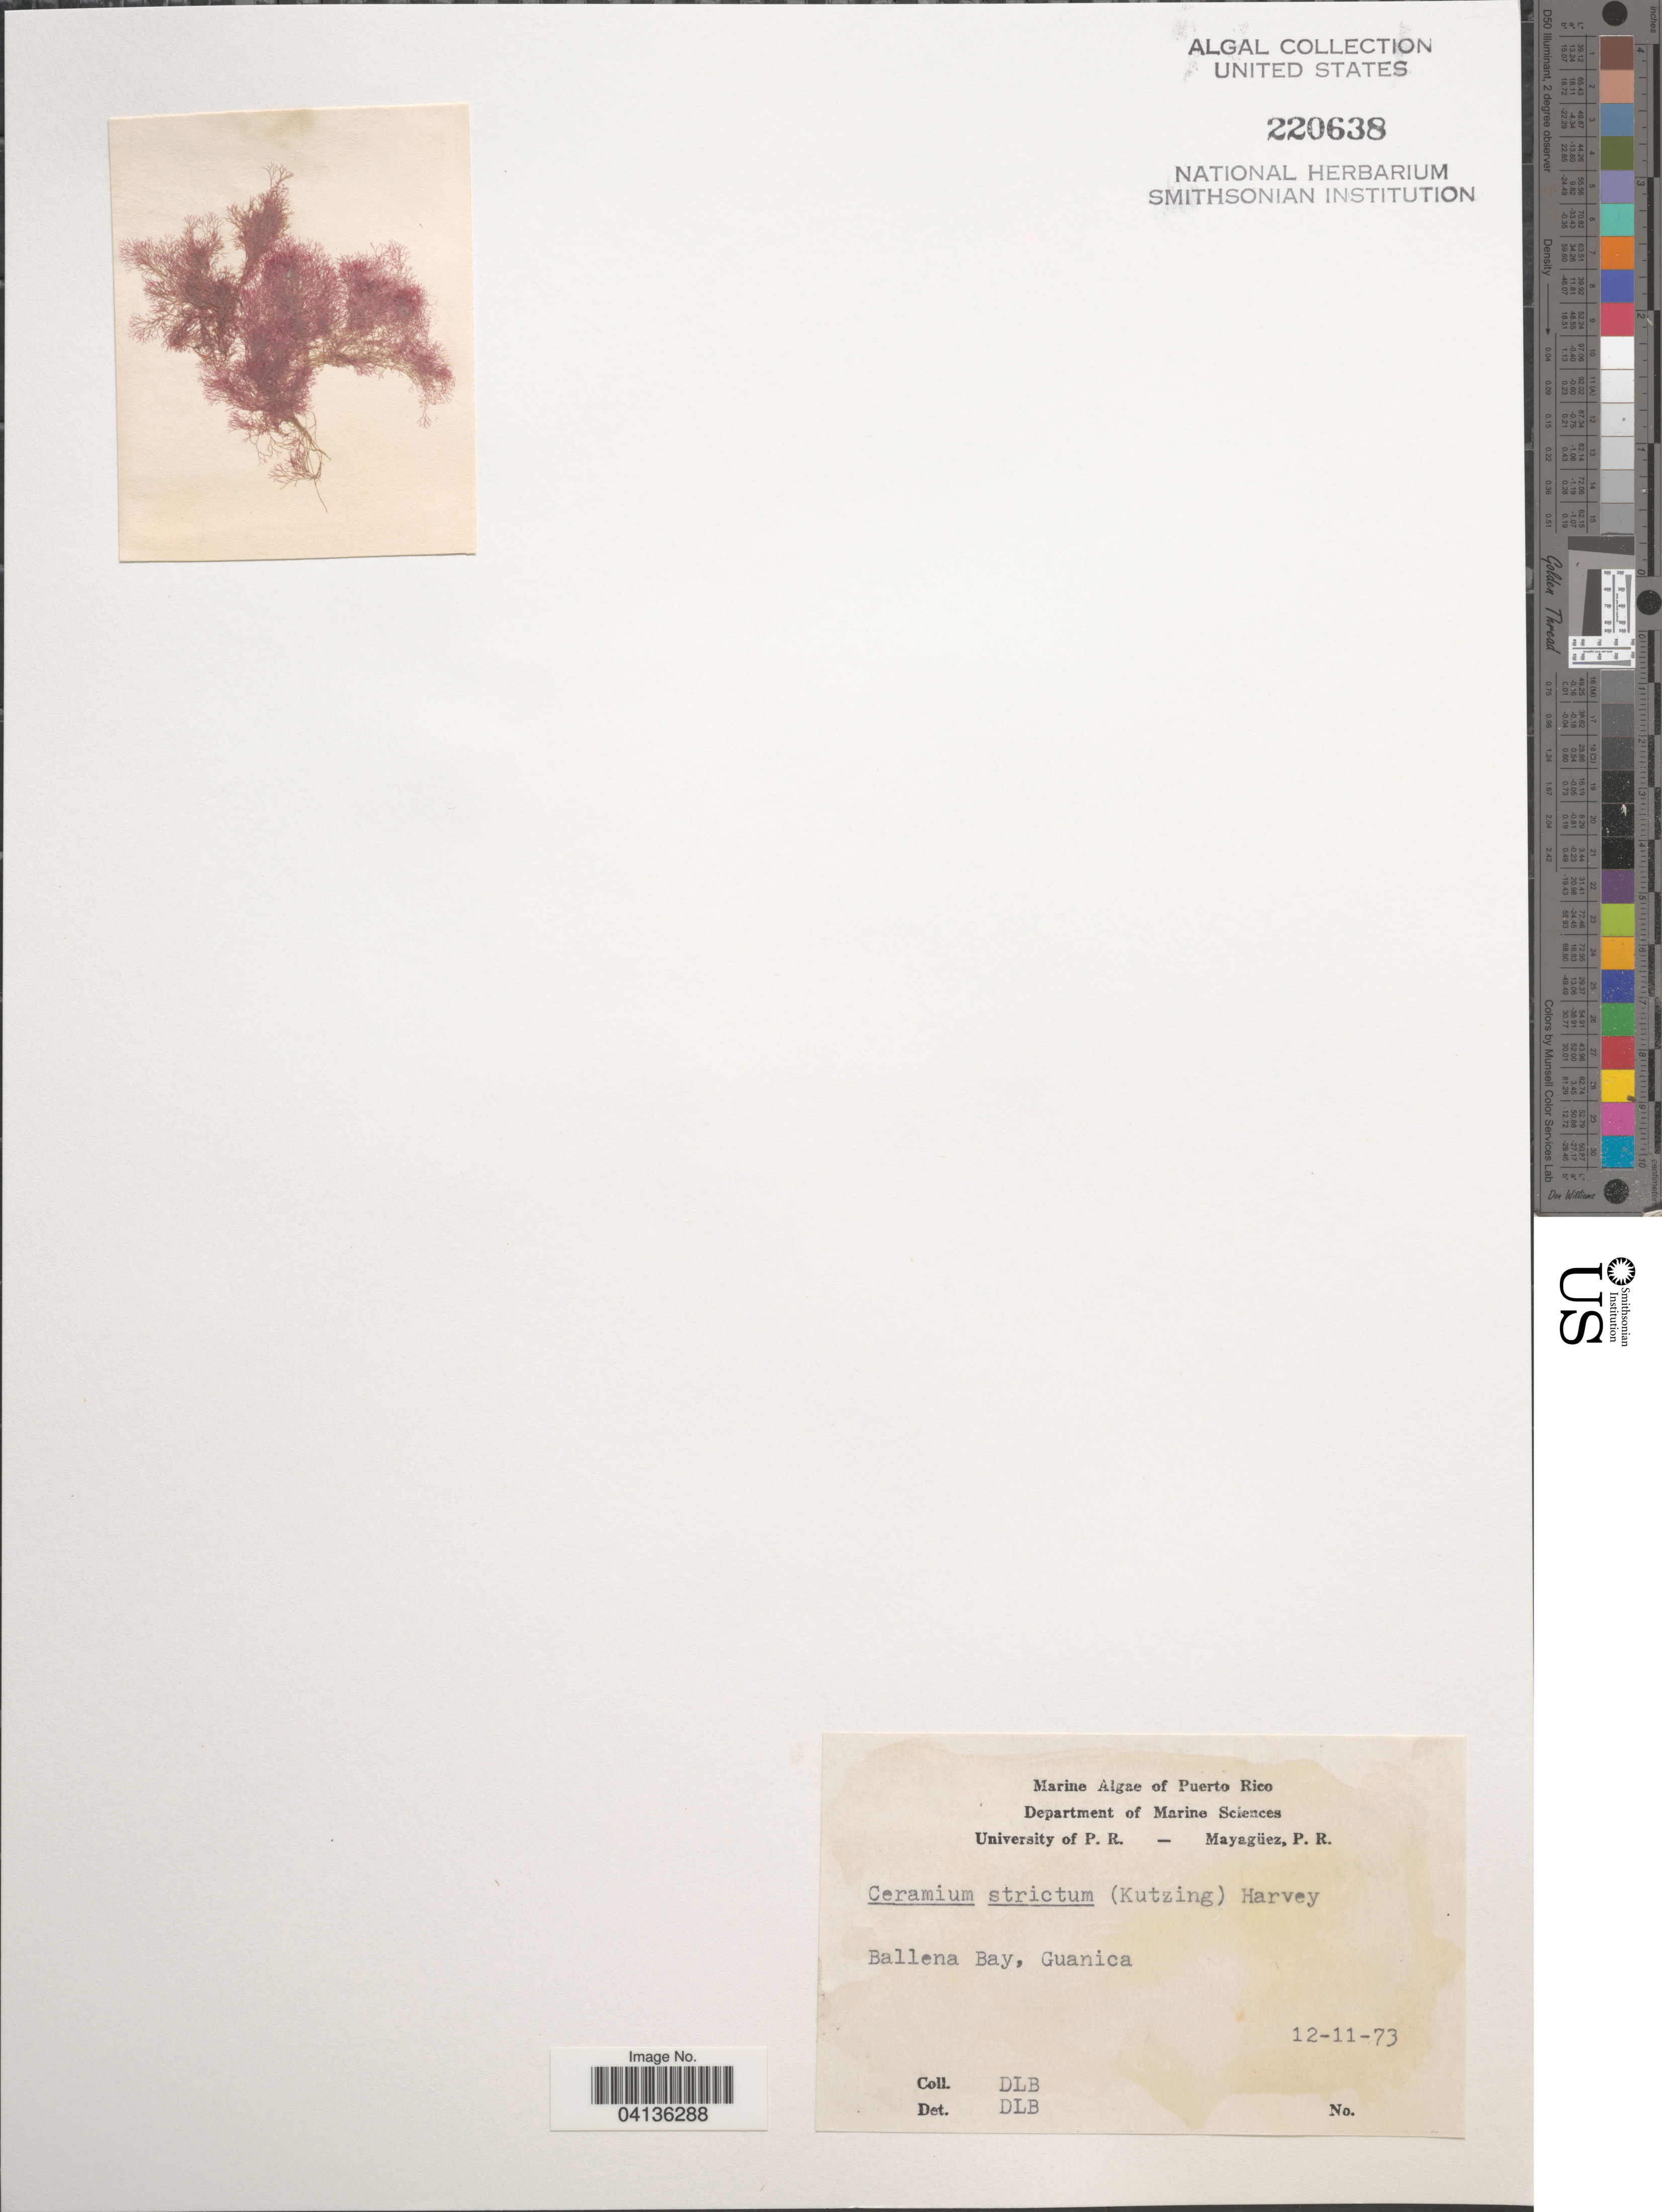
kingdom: Plantae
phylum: Rhodophyta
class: Florideophyceae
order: Ceramiales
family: Ceramiaceae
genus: Ceramium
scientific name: Ceramium strictum f. proliferum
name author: Collins in Collins et al.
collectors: D. L. B.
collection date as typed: Transcribed d/m/y: 12/11/73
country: Puerto Rico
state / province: Guánica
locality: Ballena Bay.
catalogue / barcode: US 220638